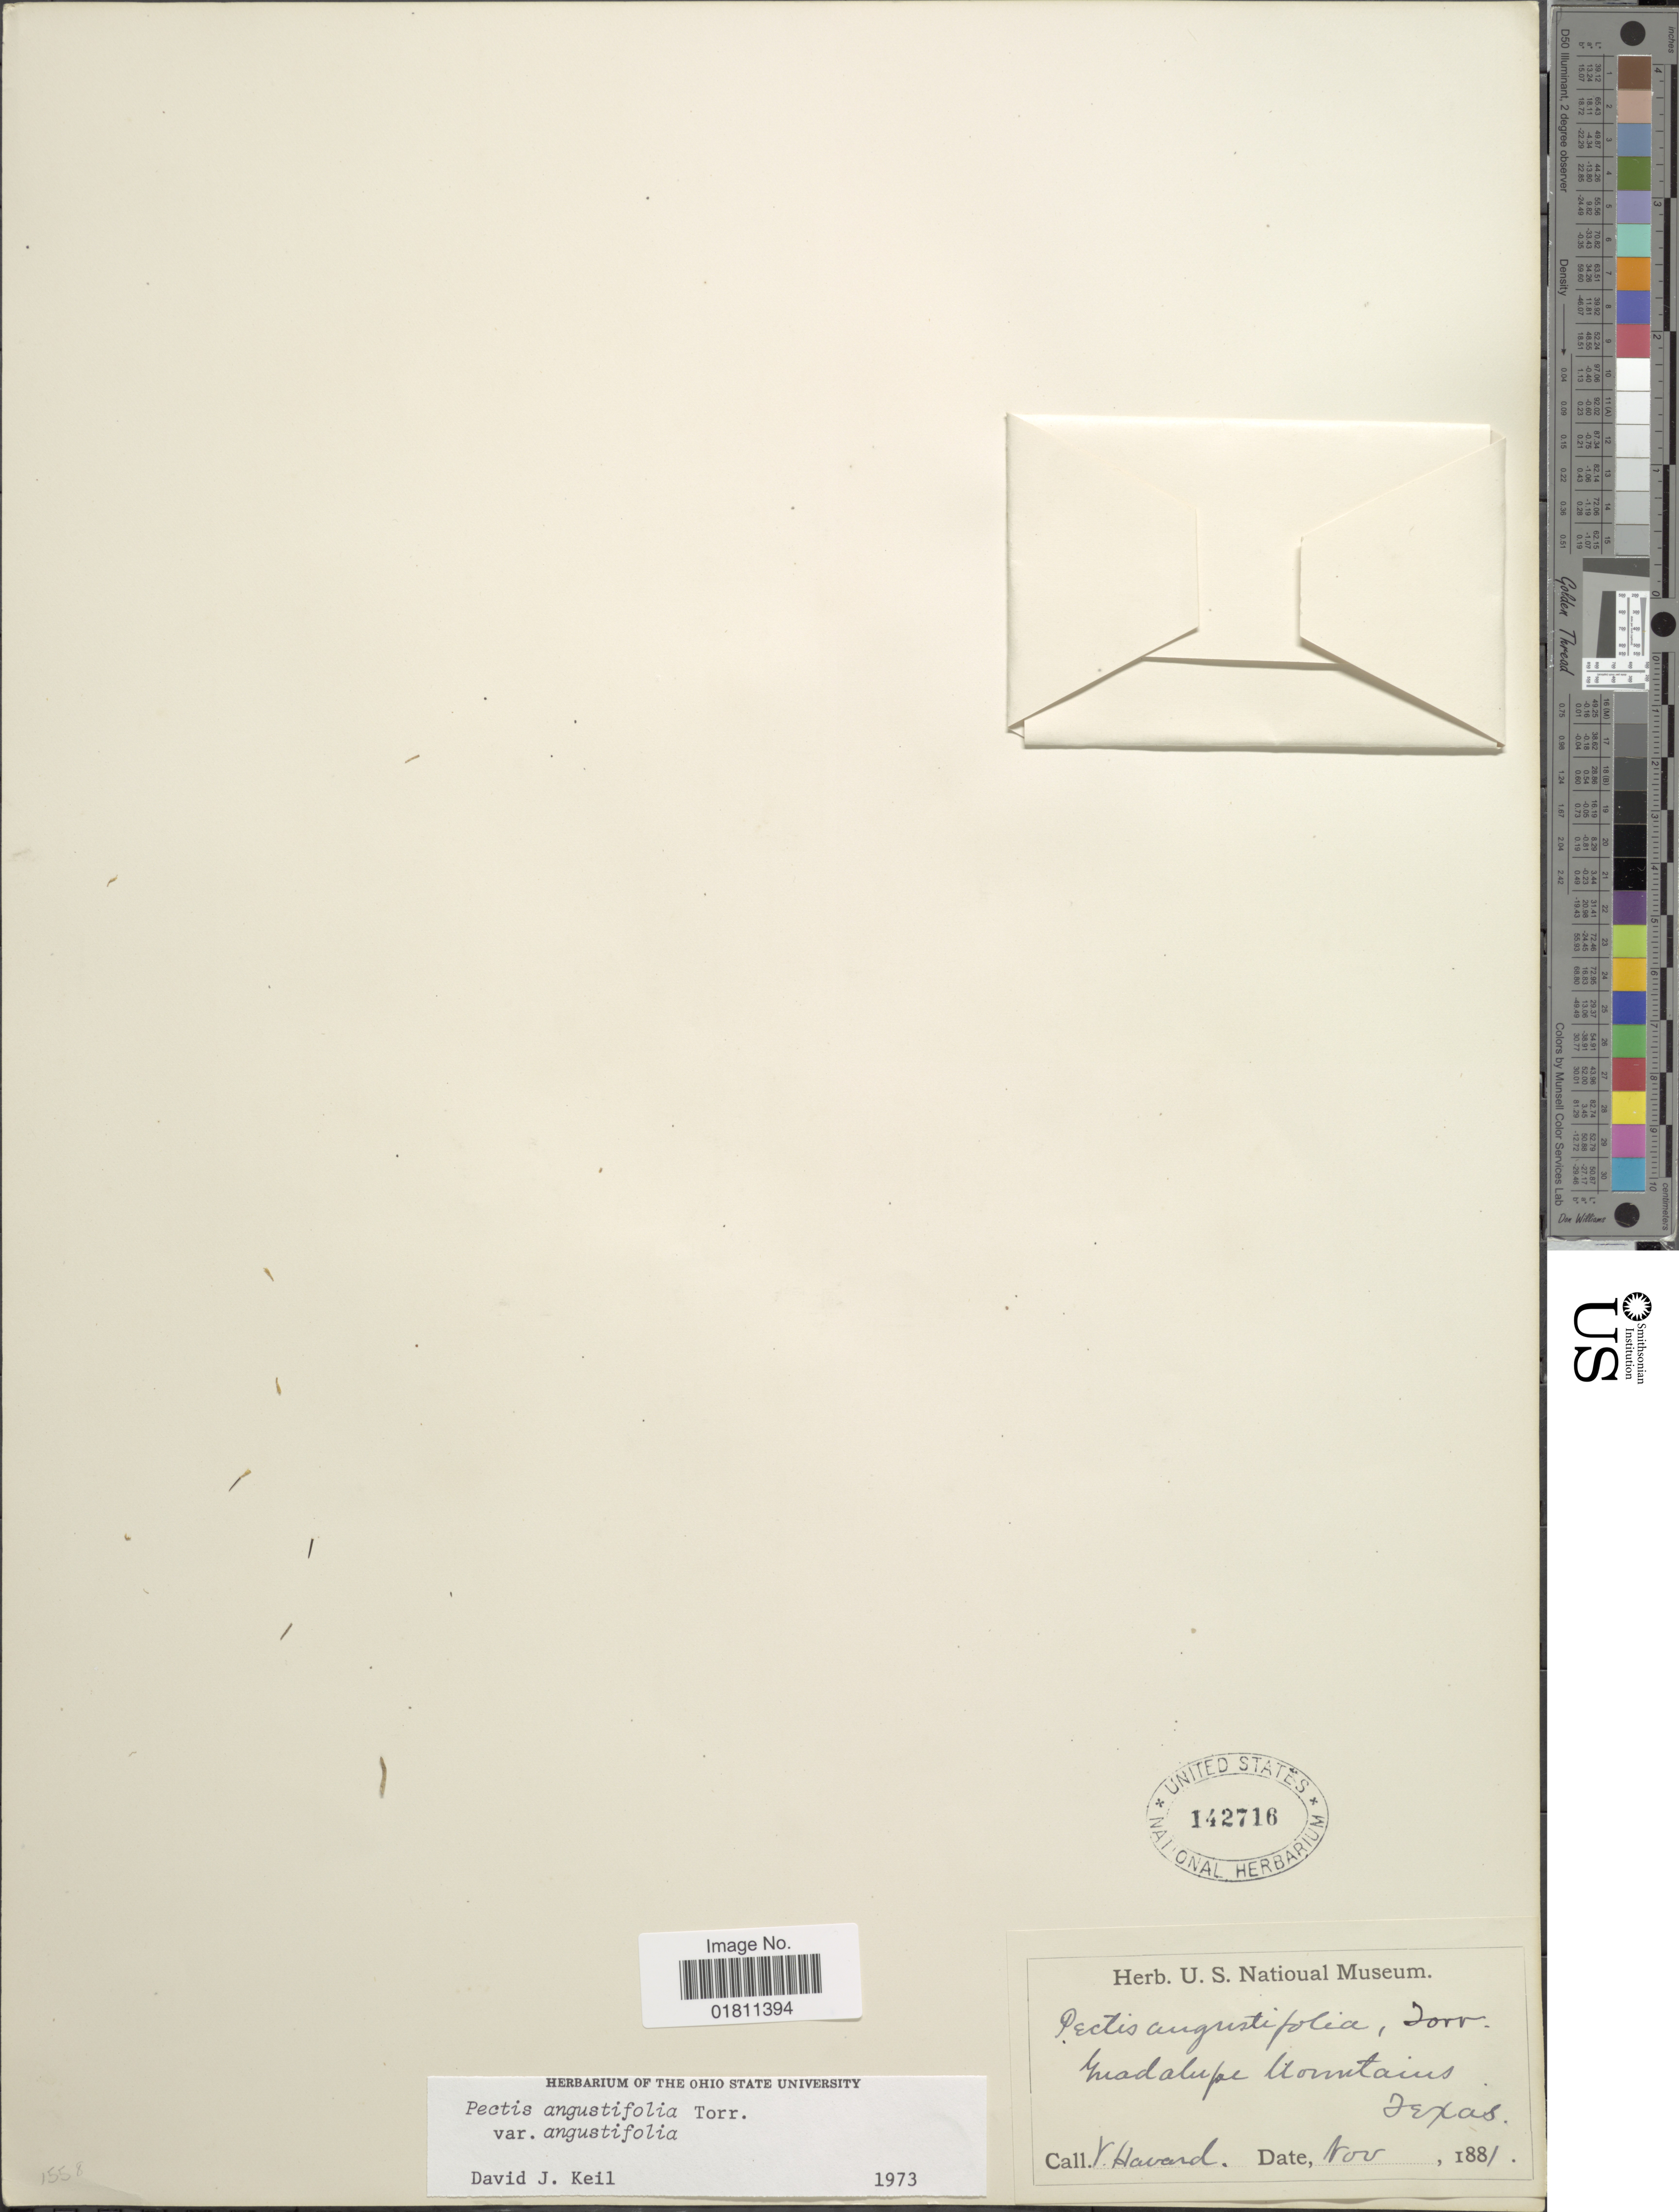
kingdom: Plantae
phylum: Tracheophyta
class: Magnoliopsida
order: Asterales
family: Asteraceae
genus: Pectis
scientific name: Pectis angustifolia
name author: Torr.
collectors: V. Harvard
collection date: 1881-11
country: United States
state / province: Texas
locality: Guadalupe Mountains, Texas.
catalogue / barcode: US 142716